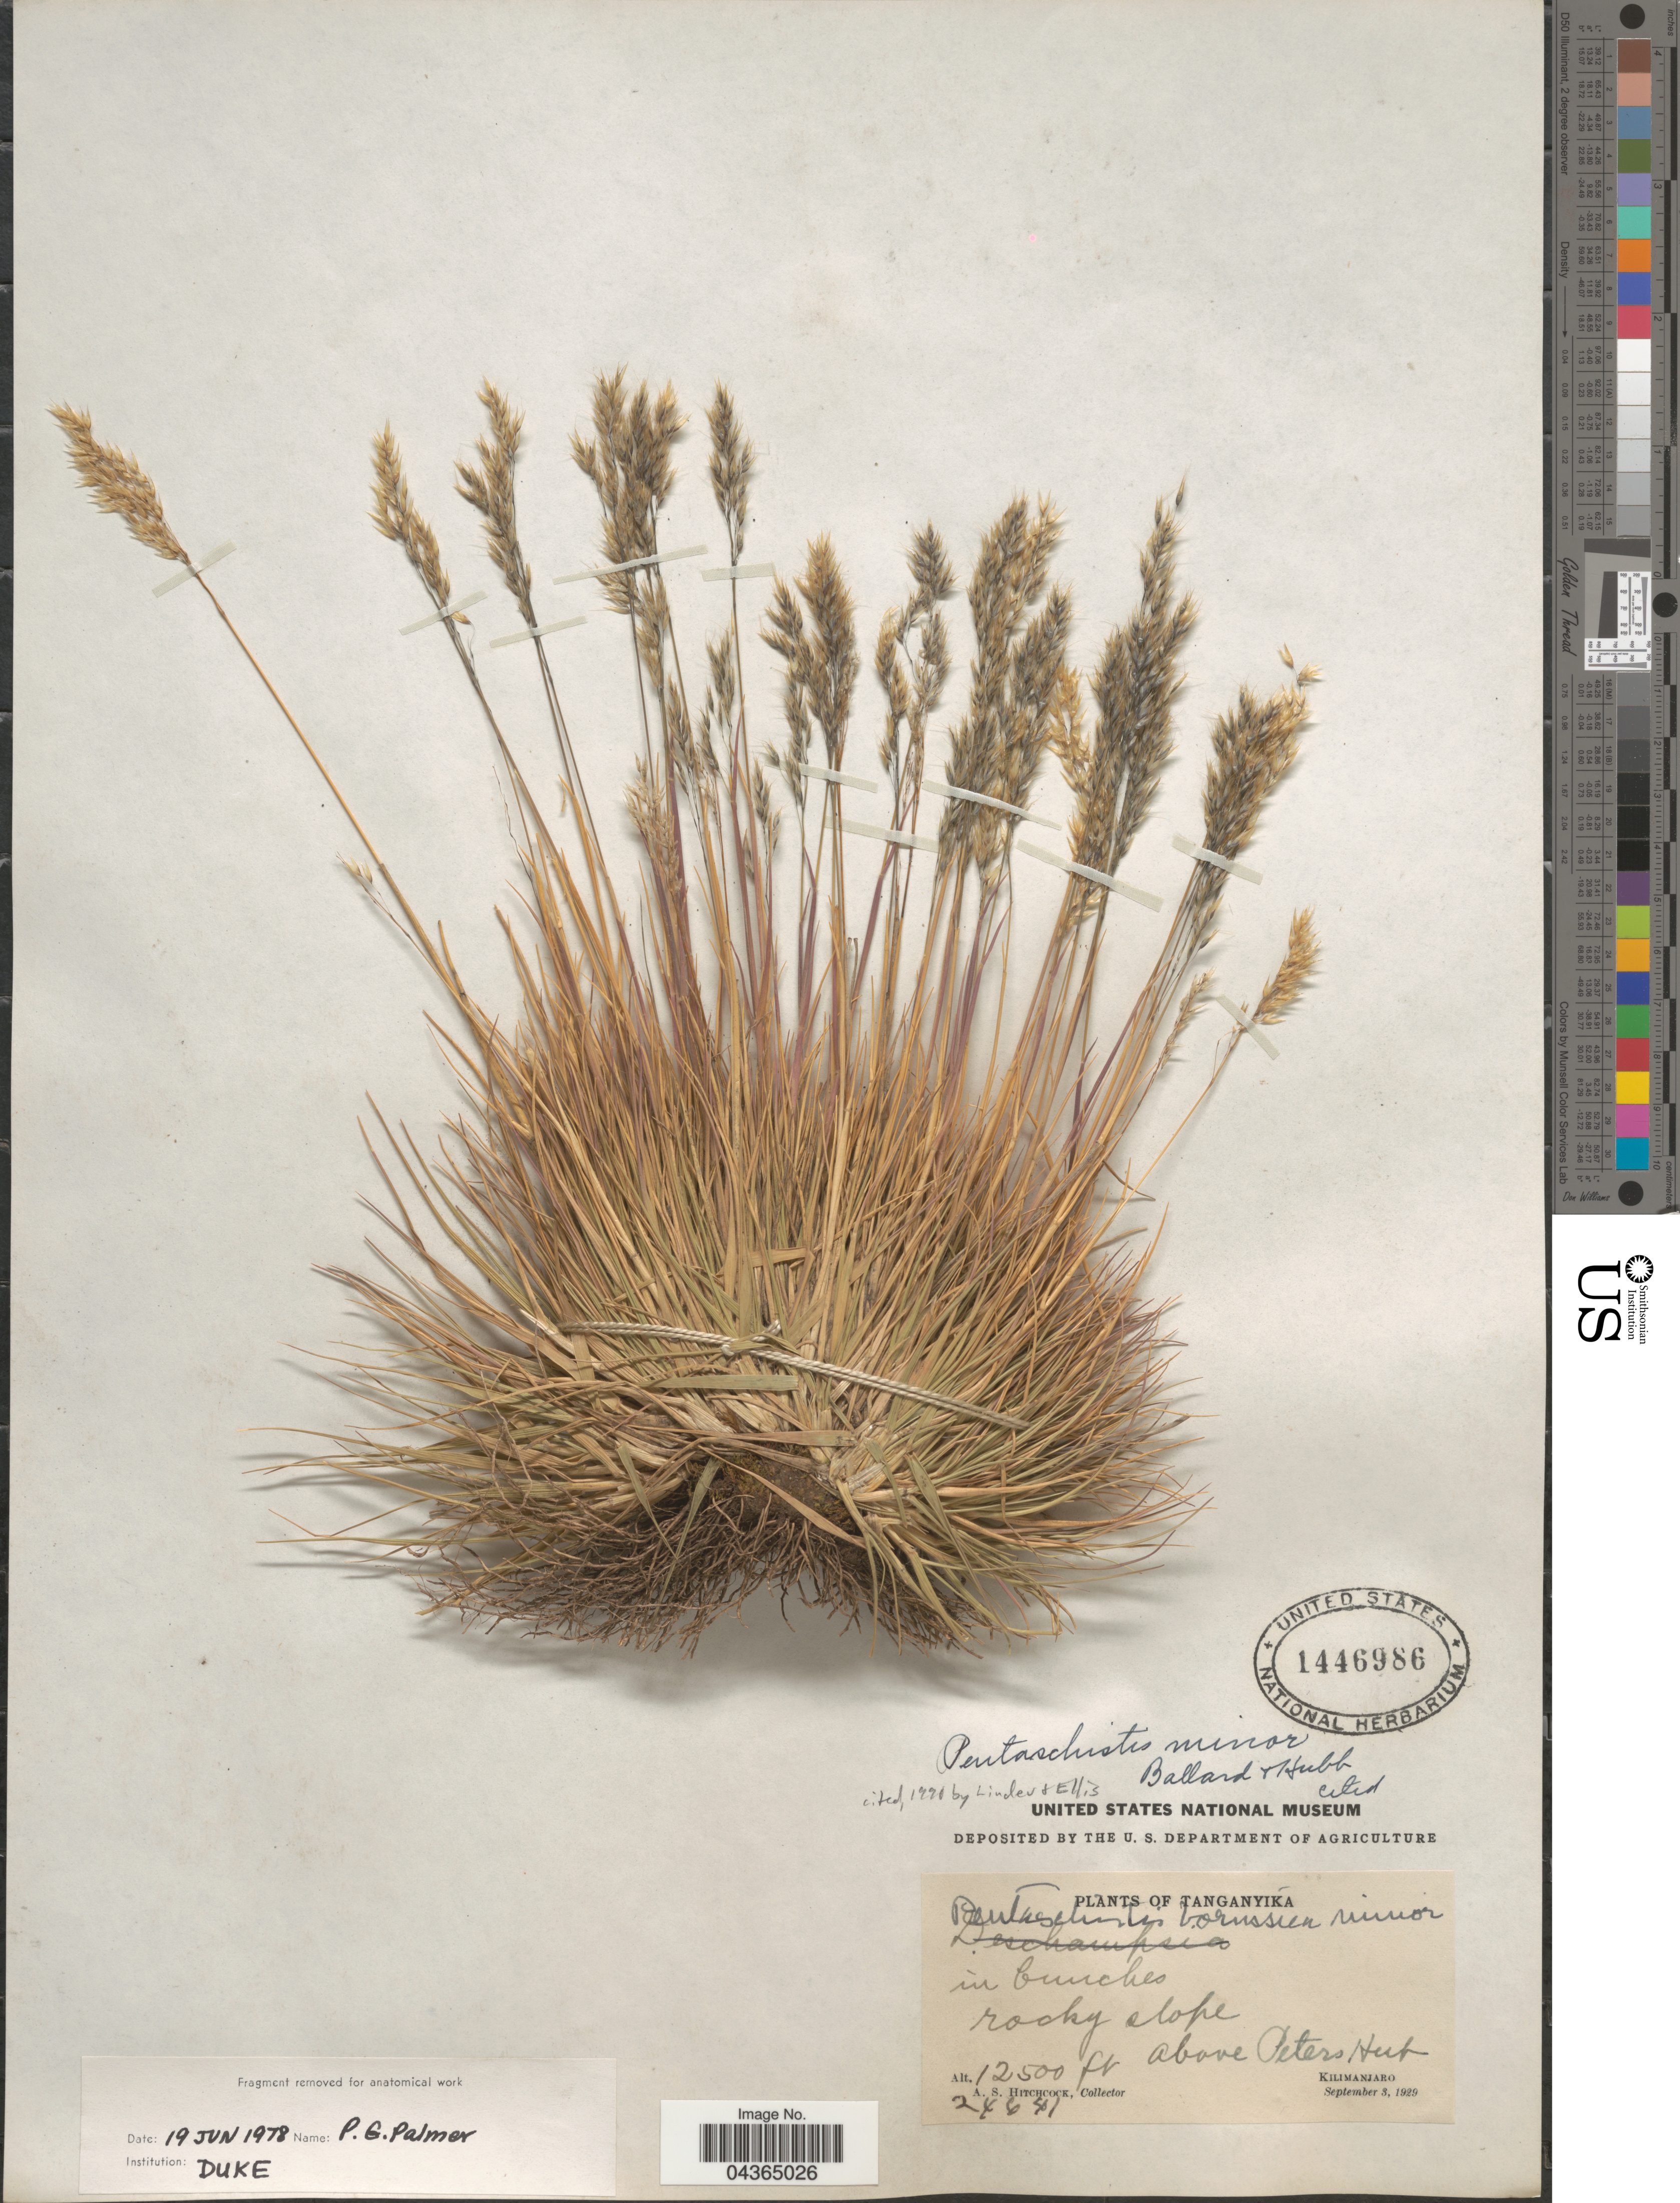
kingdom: Plantae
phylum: Tracheophyta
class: Liliopsida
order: Poales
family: Poaceae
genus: Pentameris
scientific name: Pentameris minor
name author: (Ballard & C.E. Hubb.) Galley & H.P. Linder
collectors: A. S. Hitchcock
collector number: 24641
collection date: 1929-09-03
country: Tanzania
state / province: Kilimanjaro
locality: Tanganyika. In bunches rocky slope above Peters Hut.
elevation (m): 3810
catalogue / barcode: US 1446986